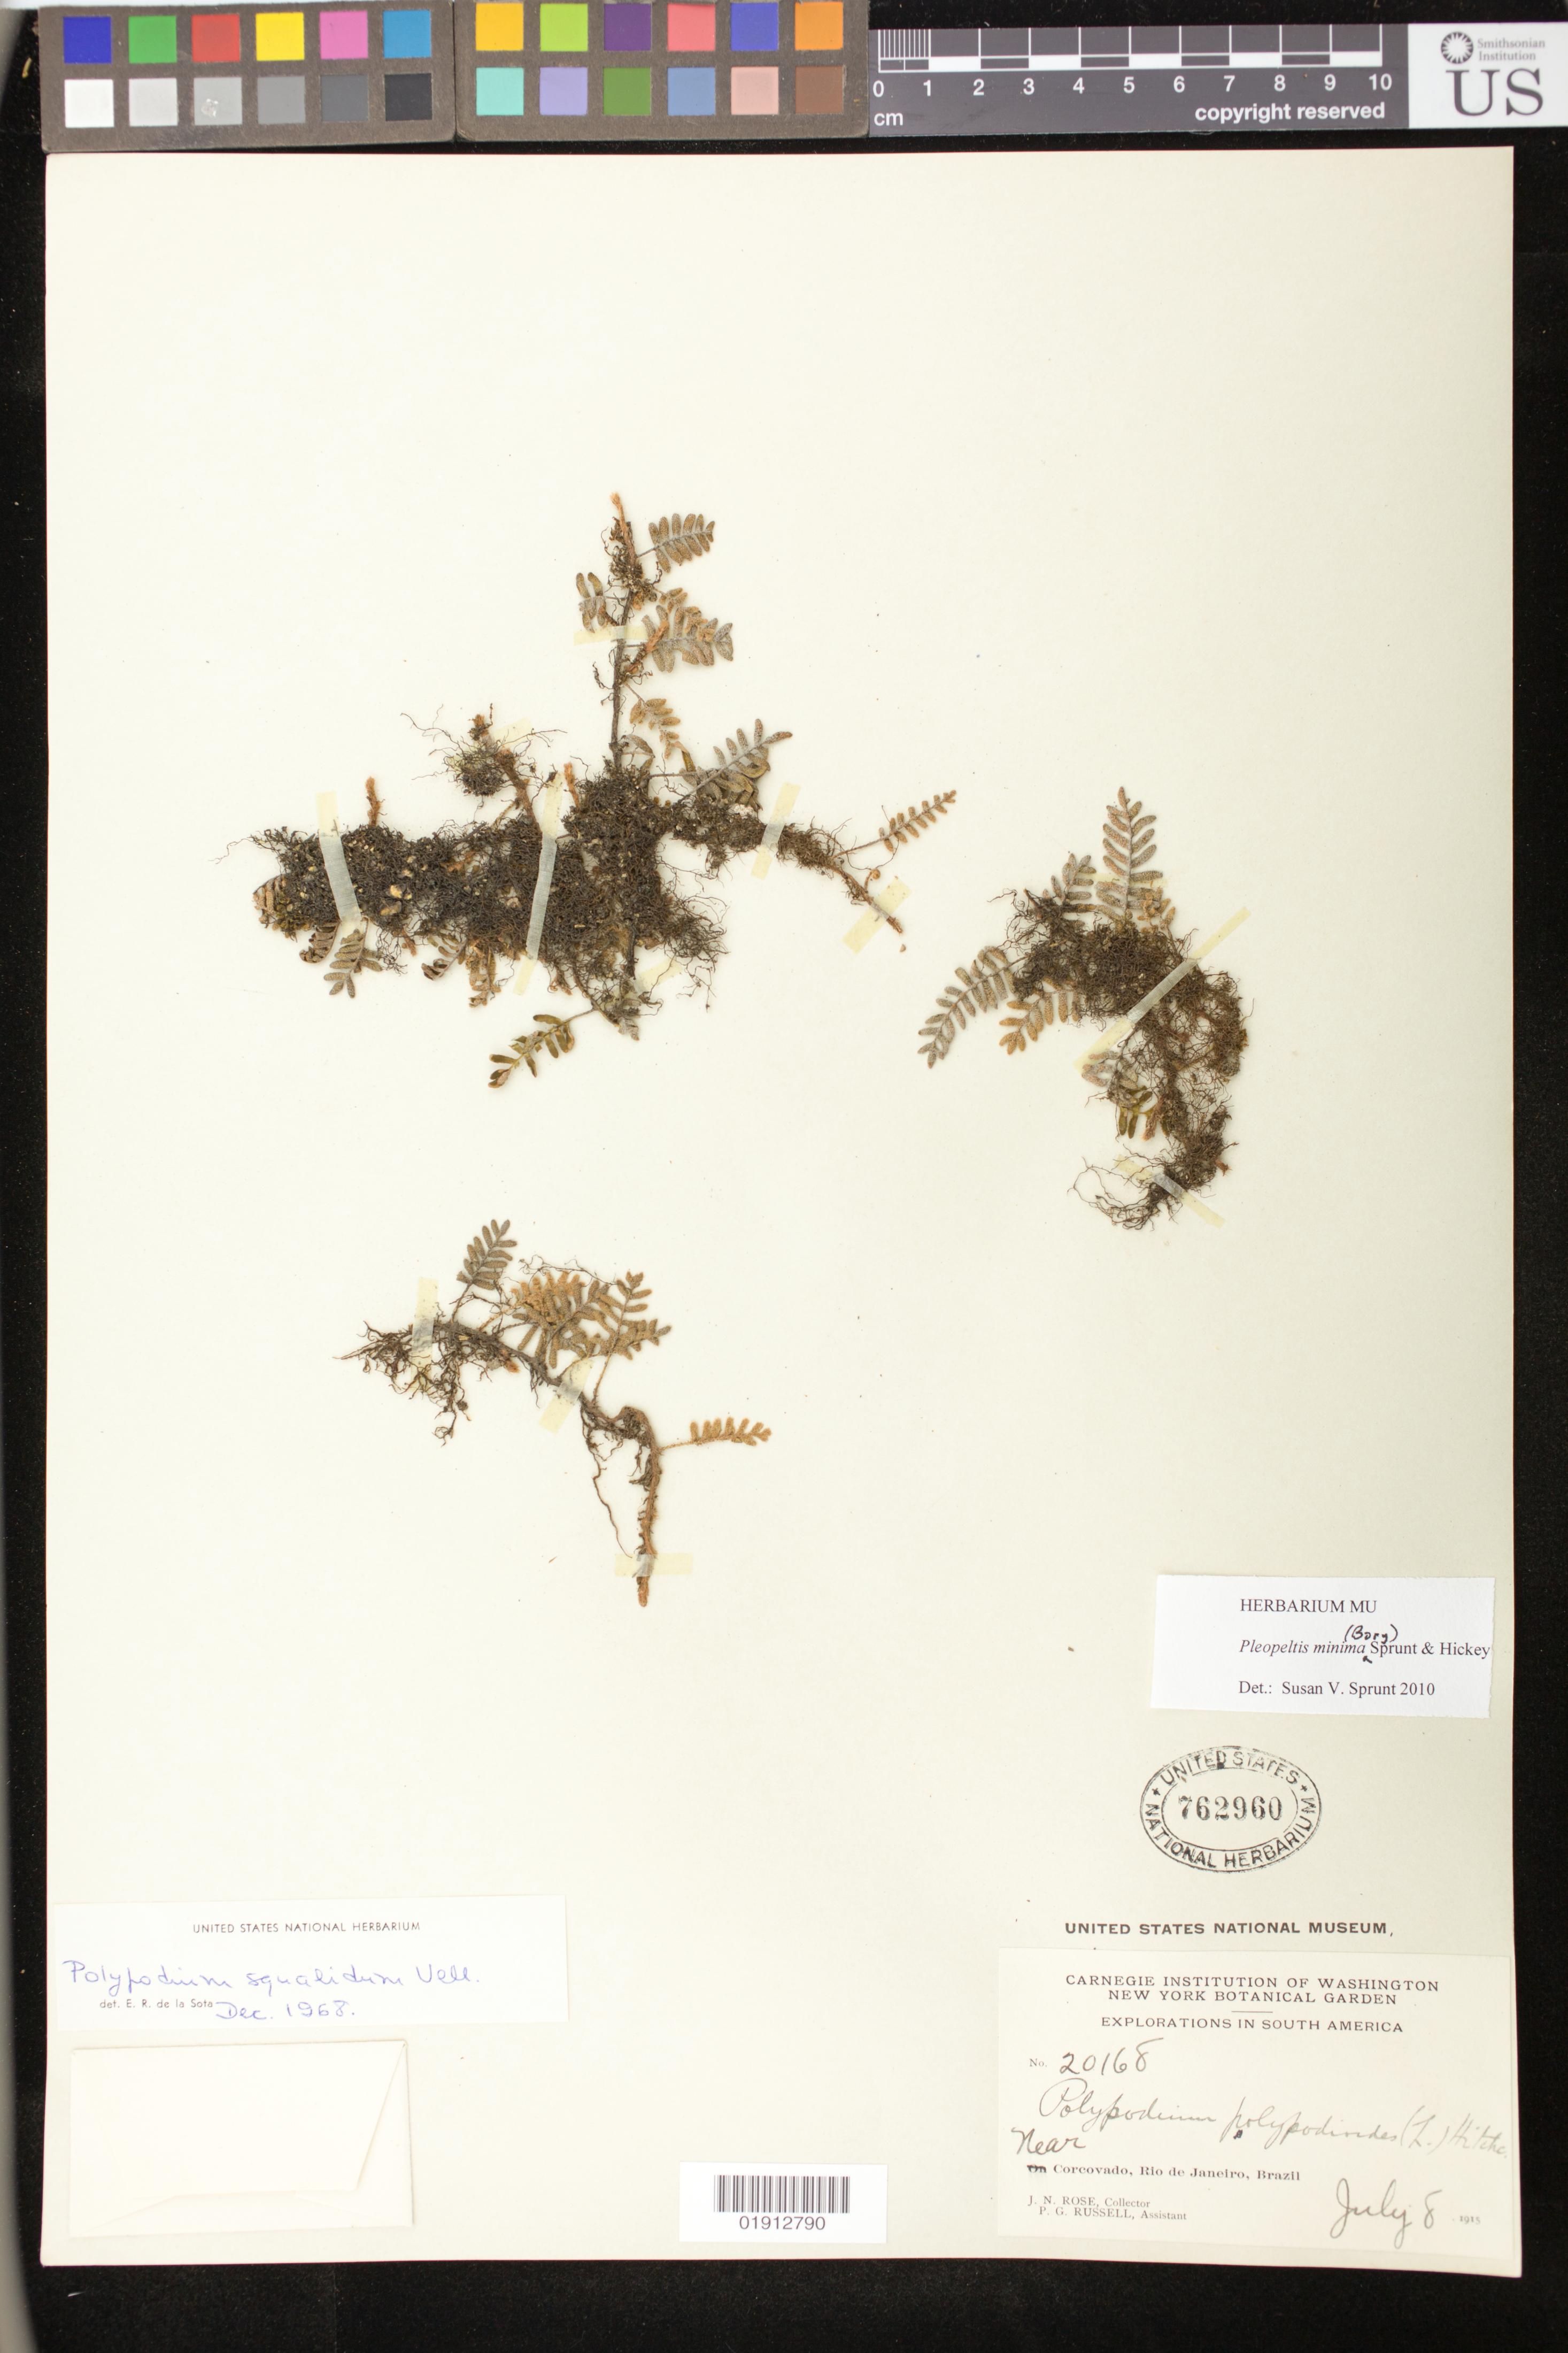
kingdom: Plantae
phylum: Tracheophyta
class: Polypodiopsida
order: Polypodiales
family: Polypodiaceae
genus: Pleopeltis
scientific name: Pleopeltis minima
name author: (Bory) J. Prado & R. Y. Hirai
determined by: Sprunt, S. V.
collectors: J. N. Rose & P. G. Russell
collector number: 20168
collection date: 1915-07-08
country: Brazil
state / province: Rio de Janeiro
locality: Near Corcovado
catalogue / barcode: US 762960